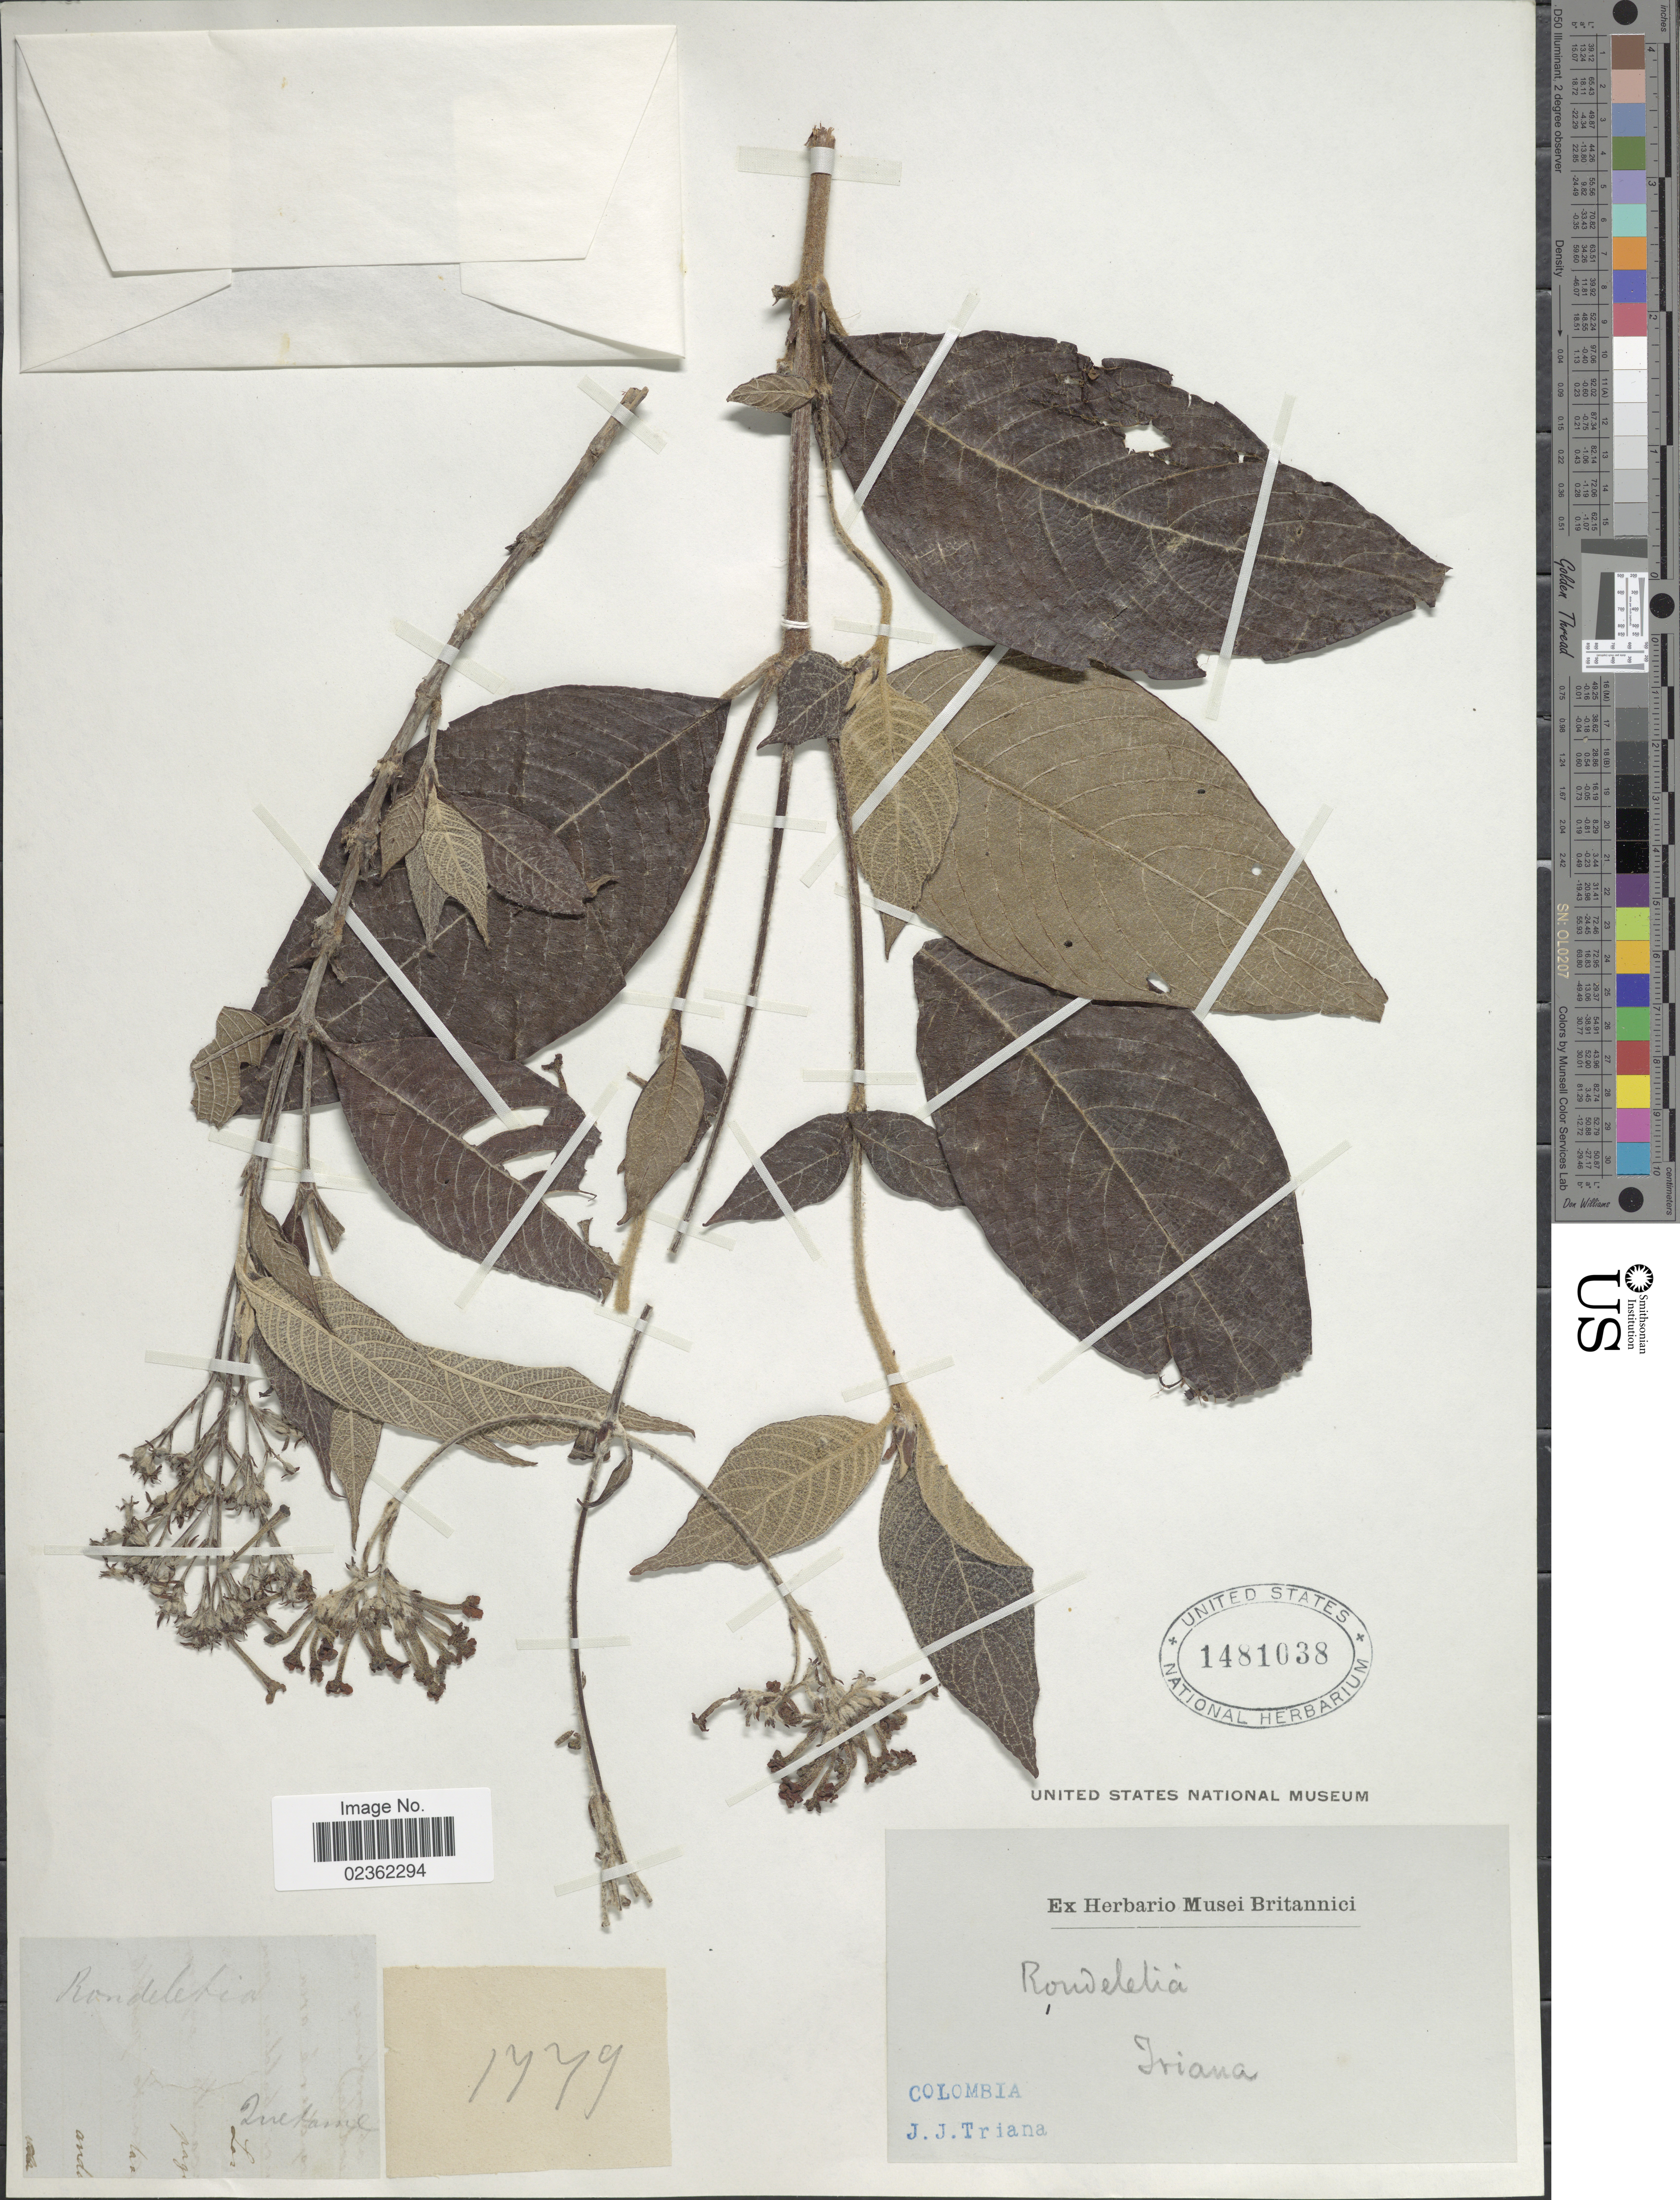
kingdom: Plantae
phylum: Tracheophyta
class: Magnoliopsida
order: Gentianales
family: Rubiaceae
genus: Rondeletia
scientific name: Rondeletia inconstans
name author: Standl.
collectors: J. J. Triana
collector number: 1779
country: Colombia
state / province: Cundinamarca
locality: Quetame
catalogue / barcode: US 1481038